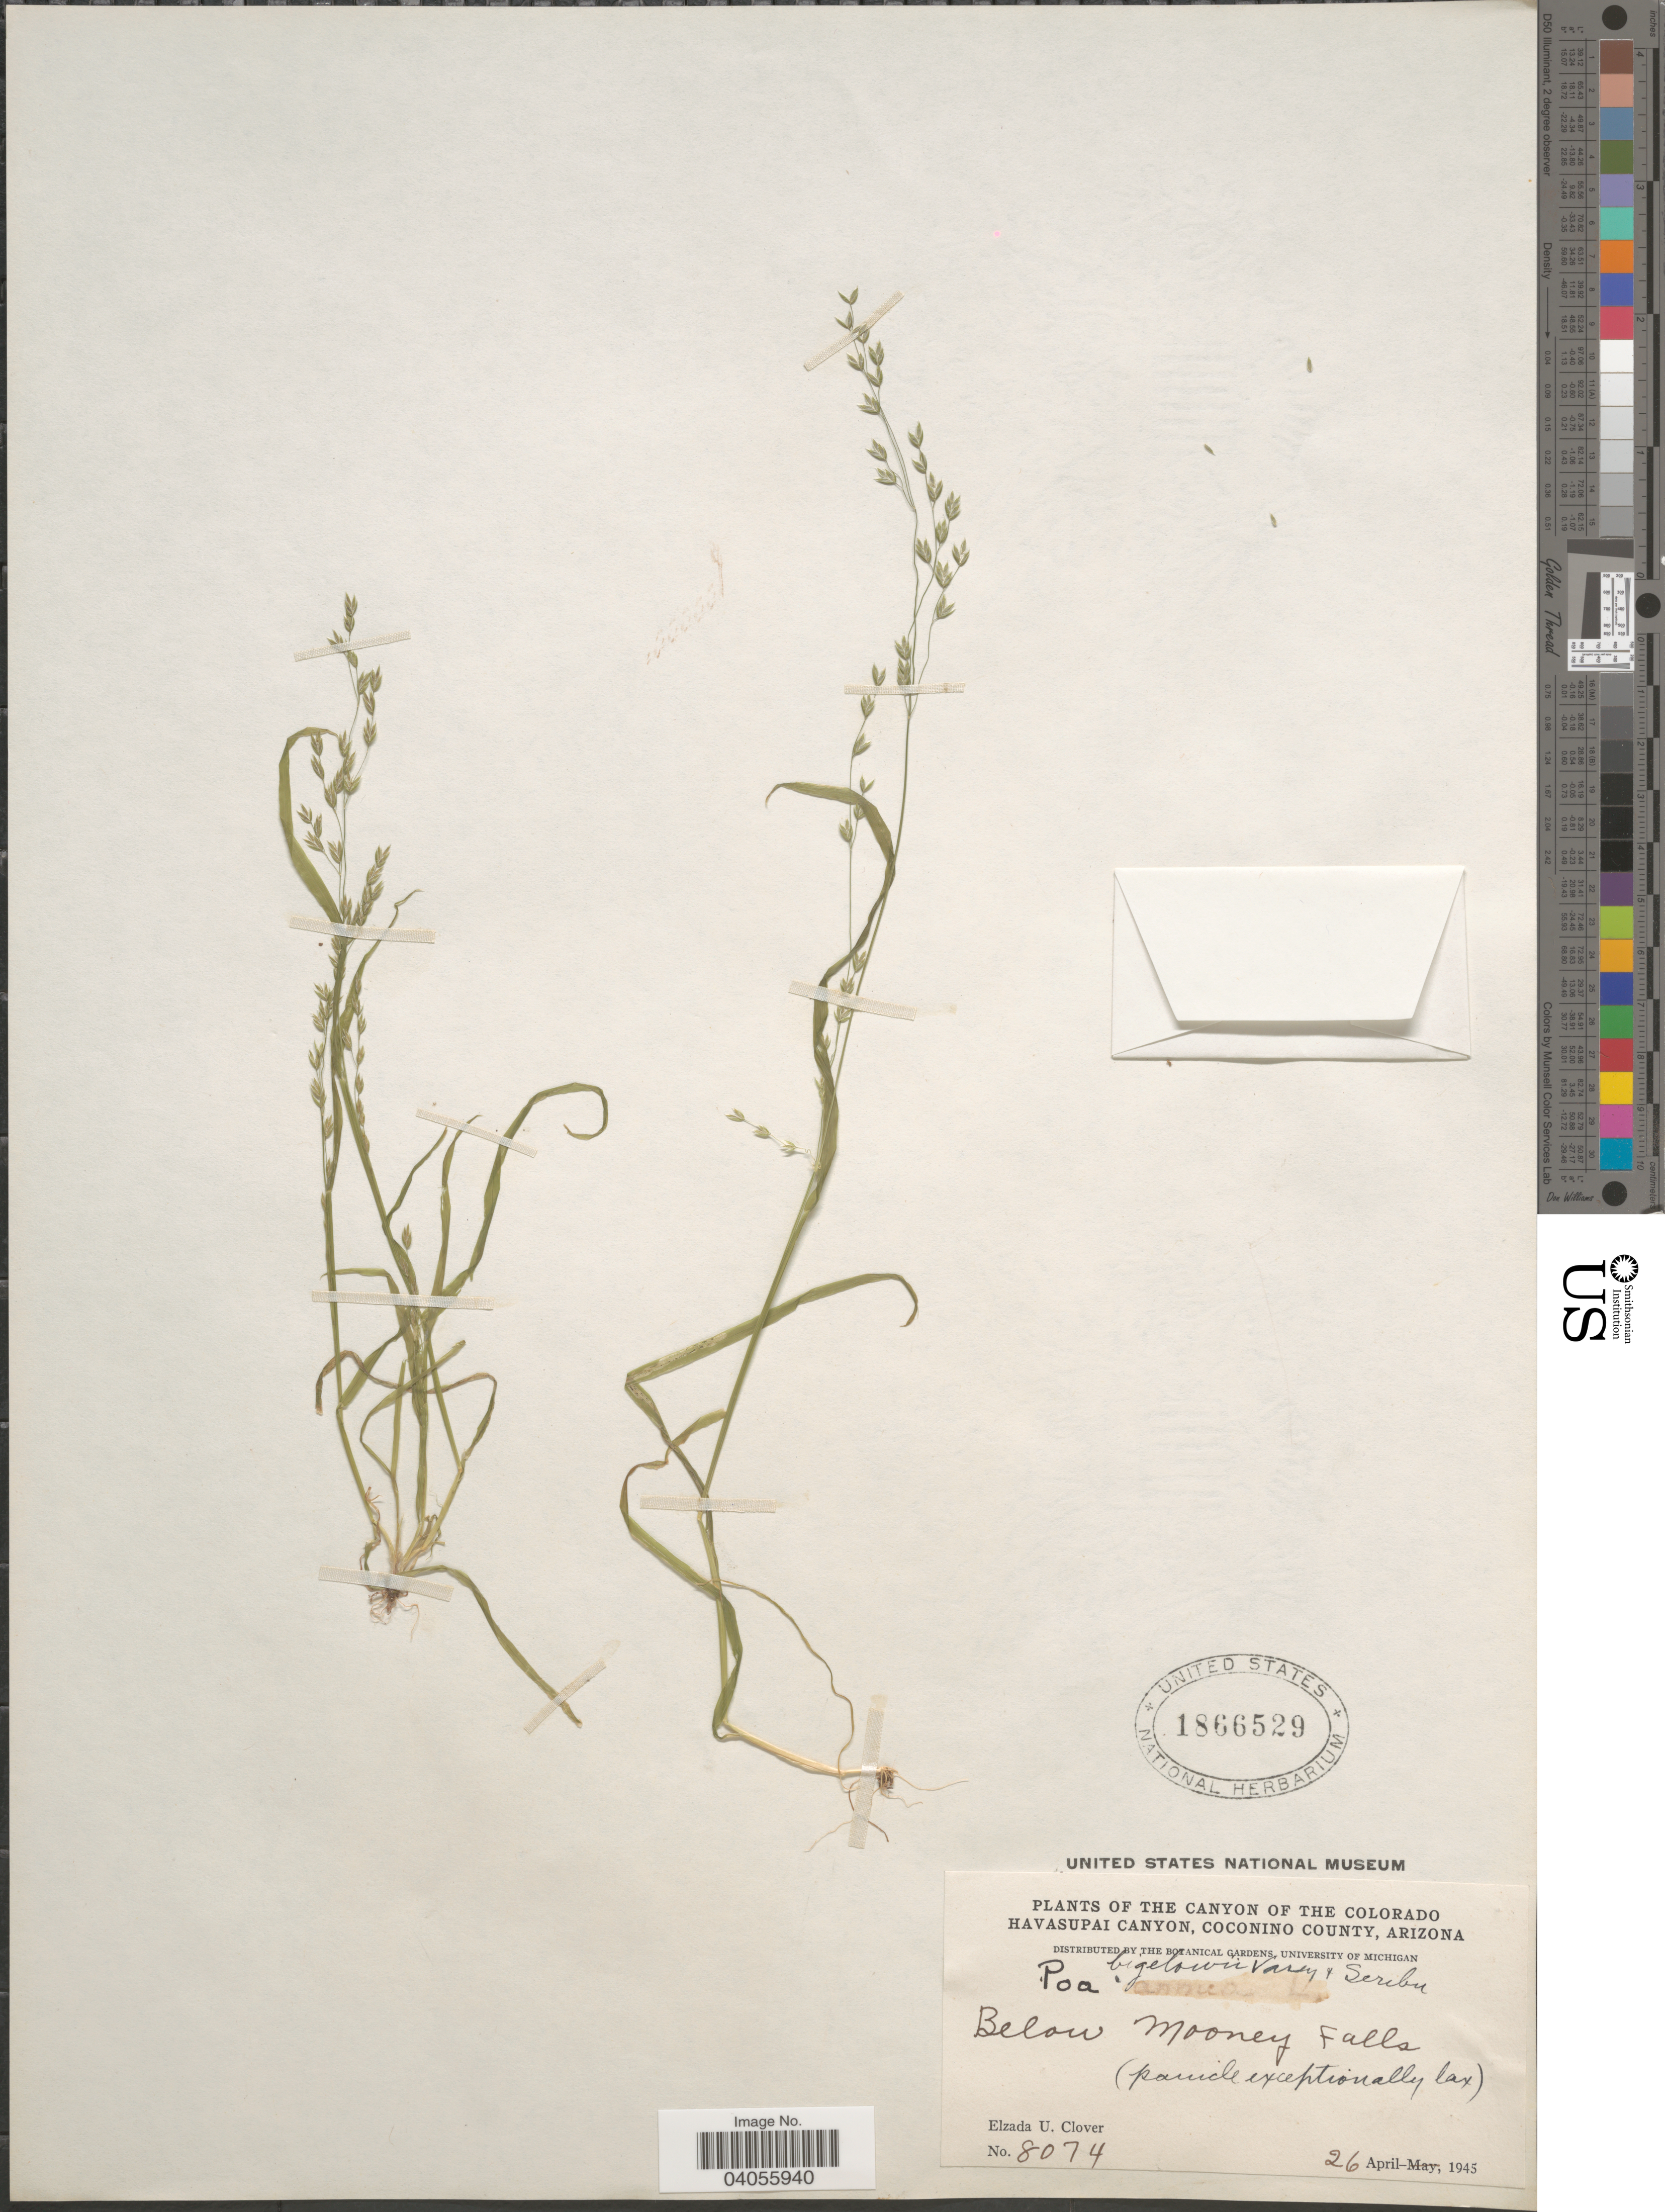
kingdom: Plantae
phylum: Tracheophyta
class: Liliopsida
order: Poales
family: Poaceae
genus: Poa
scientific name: Poa bigelovii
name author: Vasey & Scribn.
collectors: E. U. Clover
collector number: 8074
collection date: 1945-04-26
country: United States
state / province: Arizona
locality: The Canyon of the Colorado Havasupai Canyon, Coconino County. Below Mooney Falls.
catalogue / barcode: US 1866529